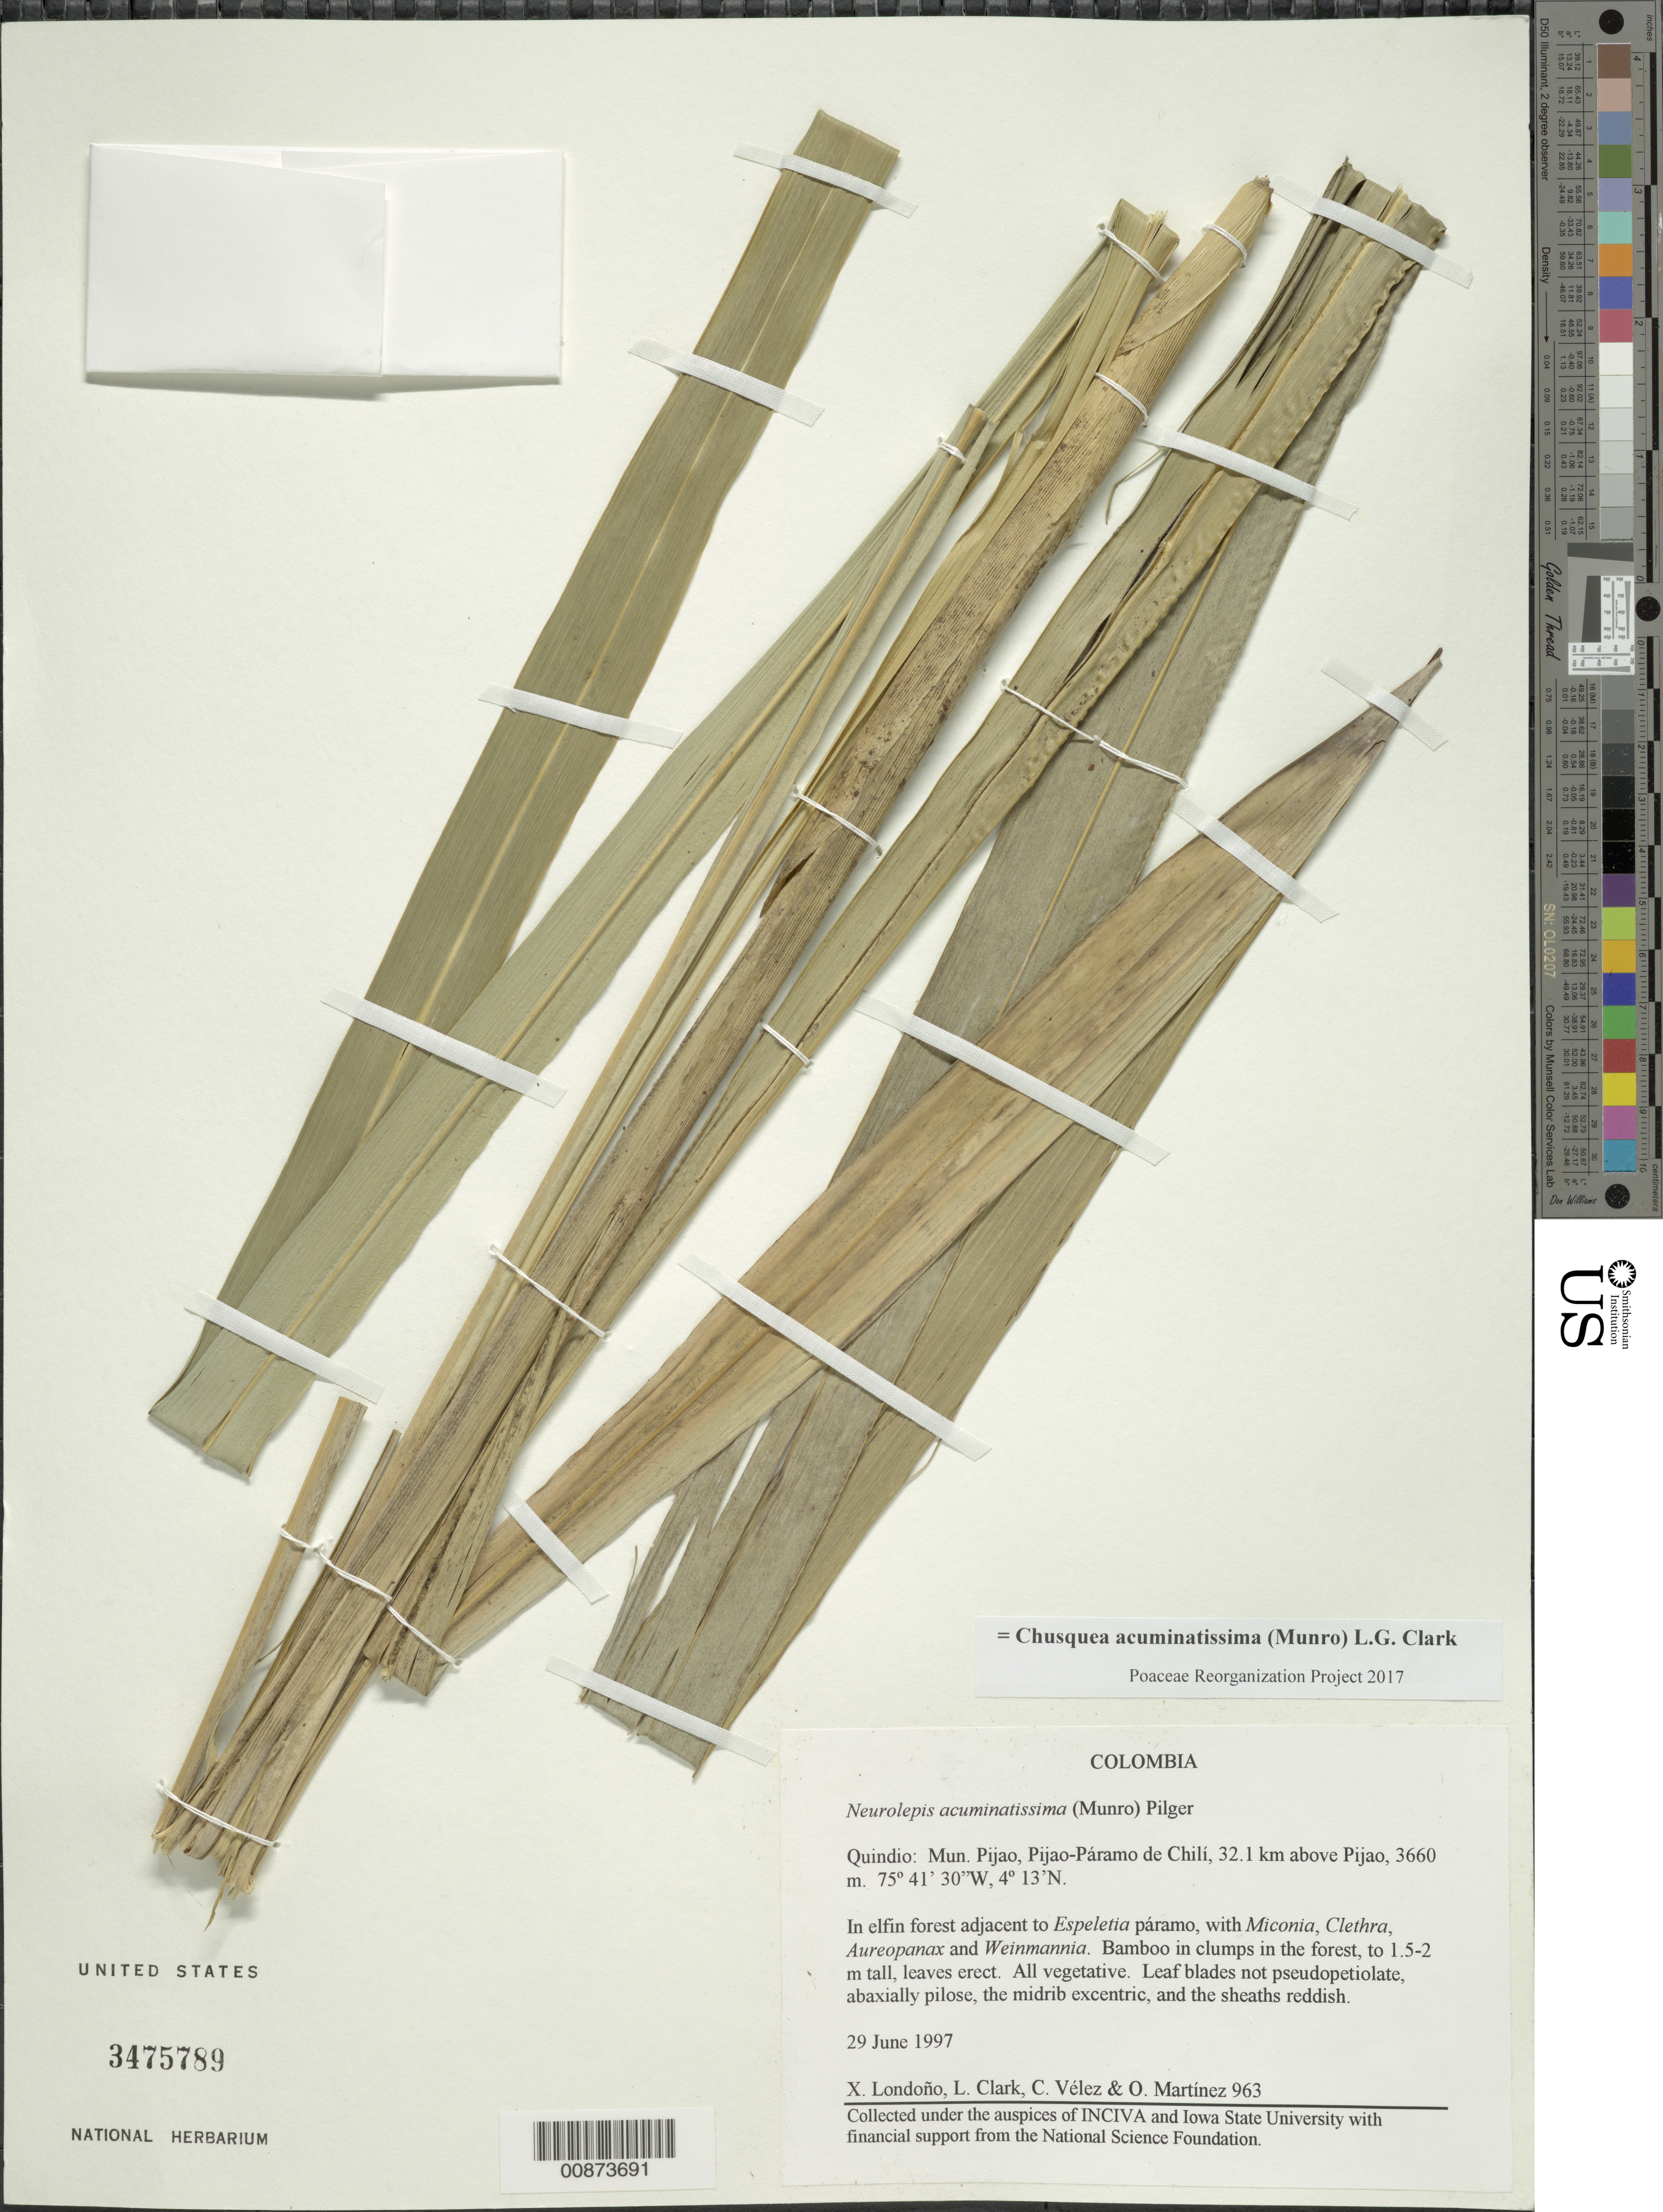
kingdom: Plantae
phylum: Tracheophyta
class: Liliopsida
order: Poales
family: Poaceae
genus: Chusquea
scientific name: Chusquea acuminatissima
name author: (Munro) L.G. Clark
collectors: X. Londoño, L. G. Clark, C. Velez & O. Martínez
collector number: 963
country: Colombia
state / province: Quindío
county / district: Pijao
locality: Pijao-Paramo de Chili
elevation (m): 3660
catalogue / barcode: US 3475789